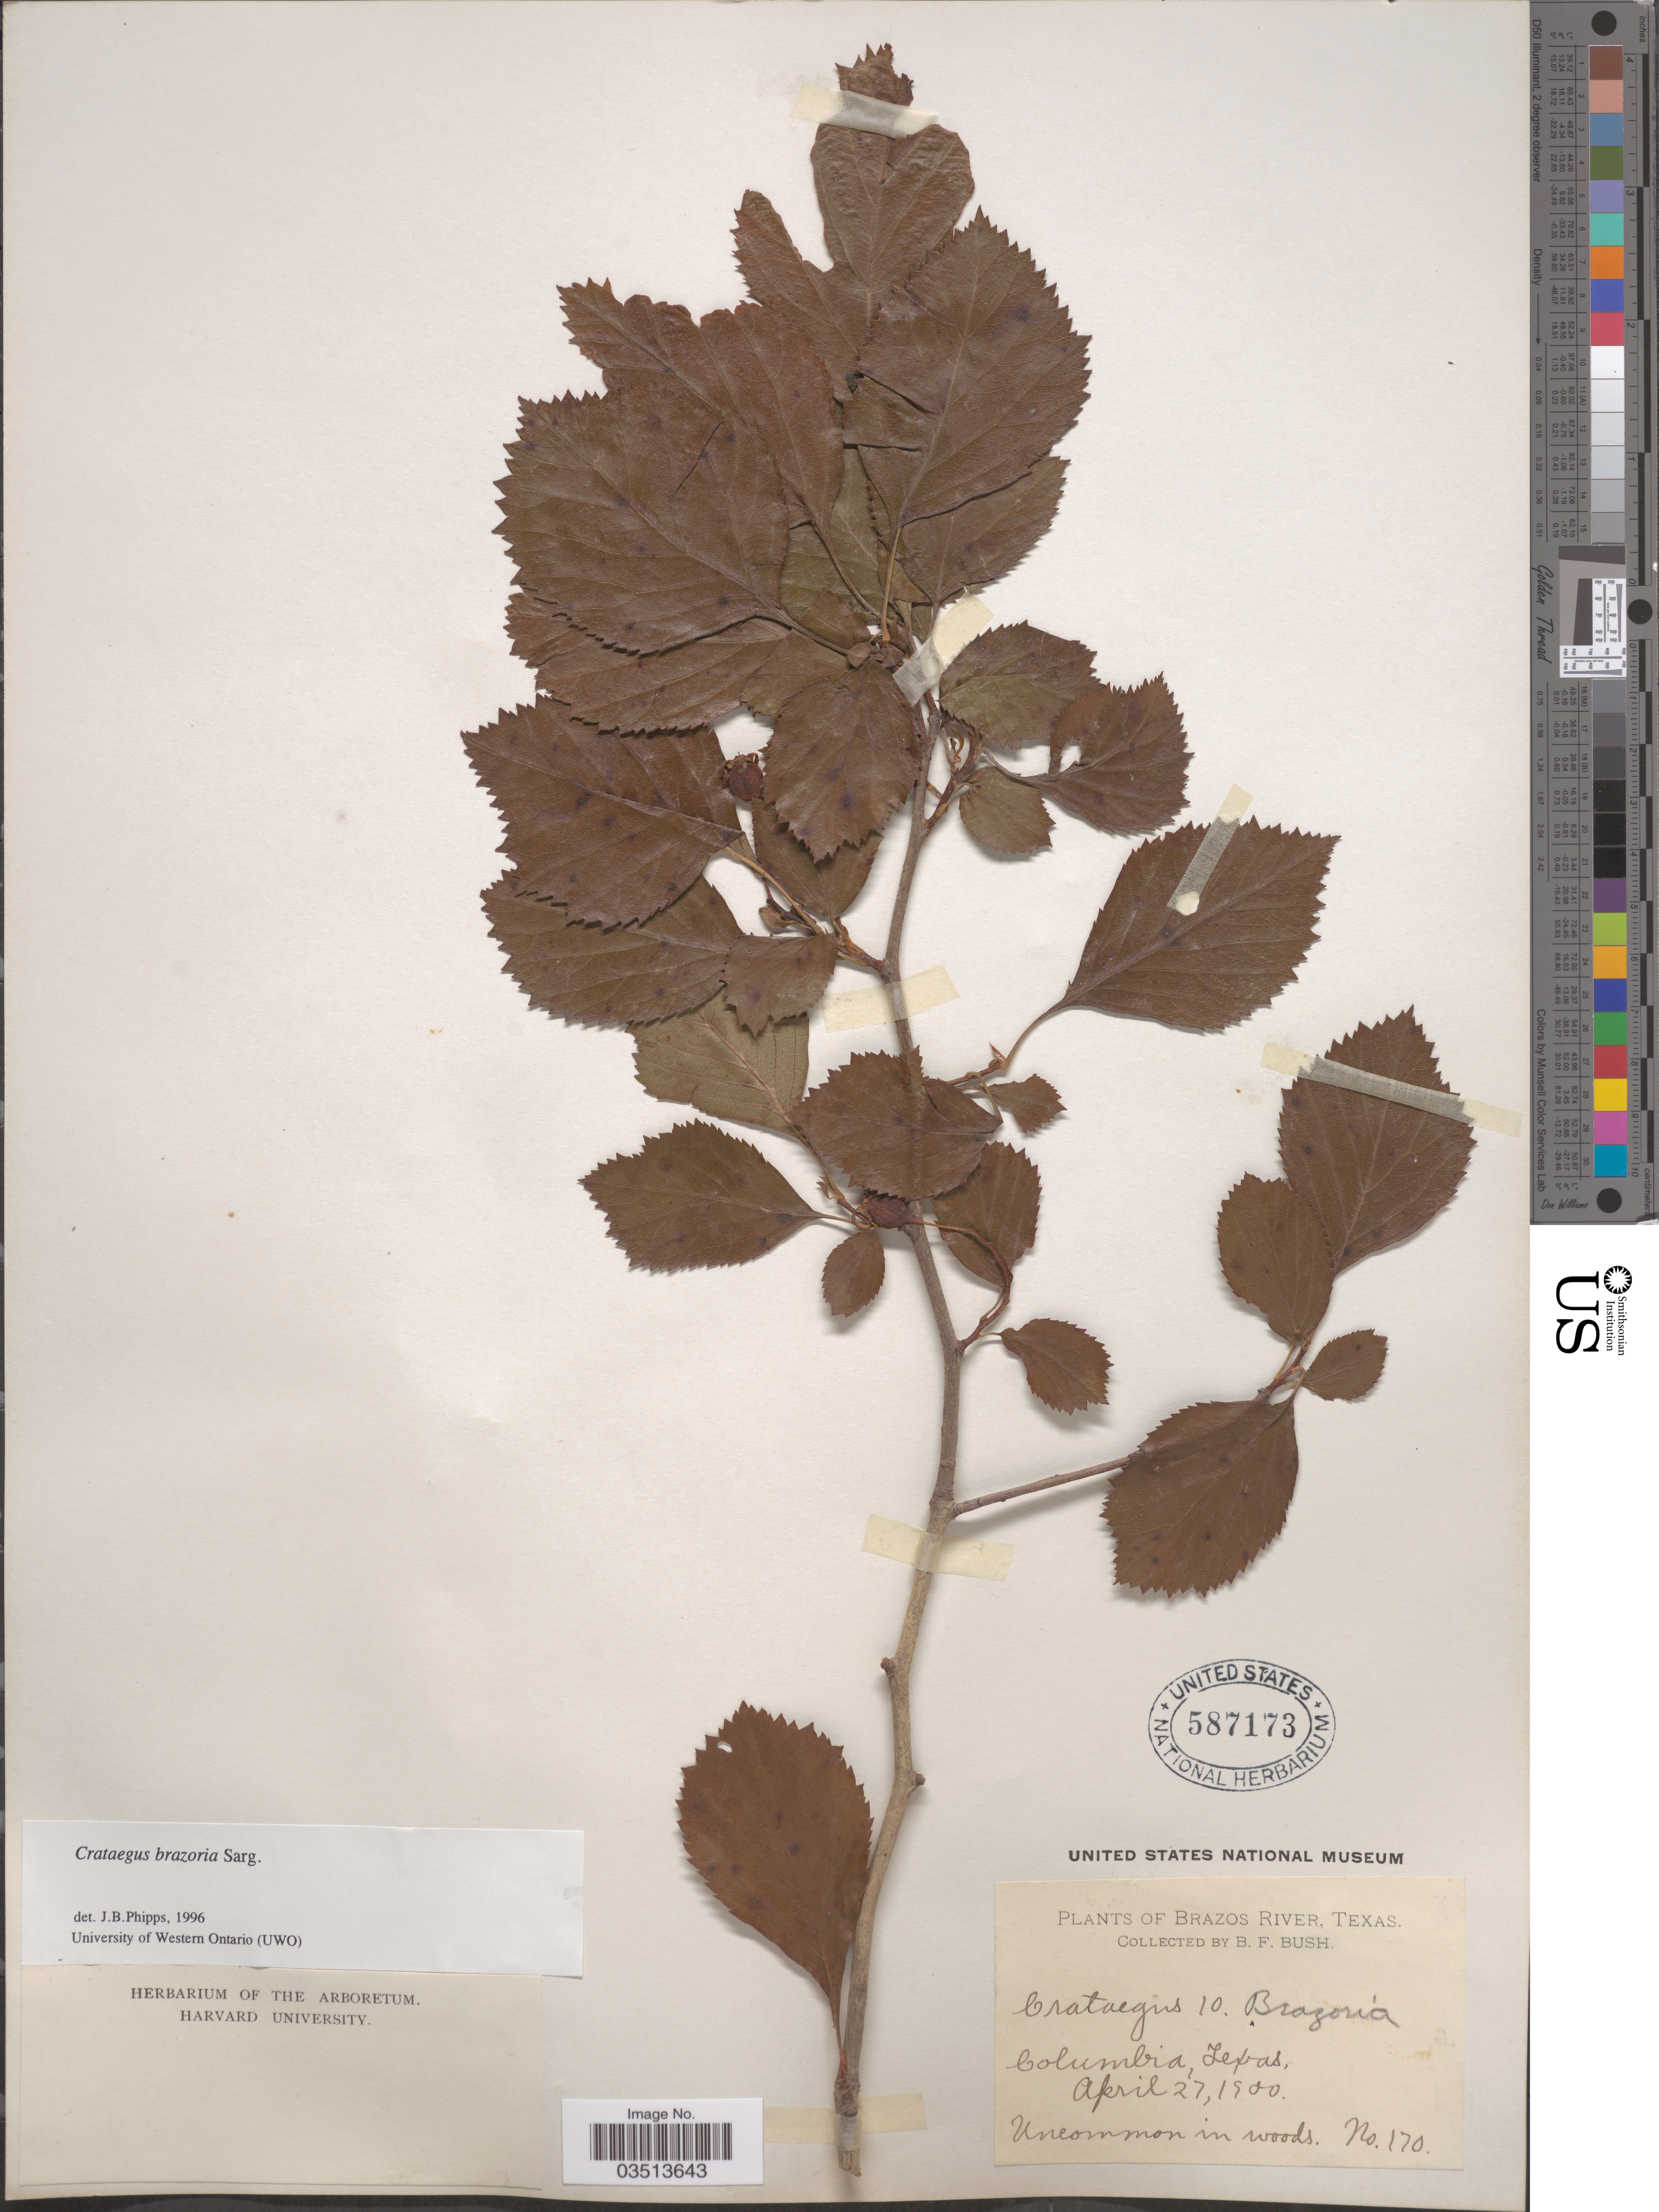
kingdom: Plantae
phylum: Tracheophyta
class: Magnoliopsida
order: Rosales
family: Rosaceae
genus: Crataegus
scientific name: Crataegus brazoria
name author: Sarg.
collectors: B. F. Bush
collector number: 170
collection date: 1900-04-27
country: United States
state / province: Texas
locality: Brazos River. Columbia.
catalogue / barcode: US 587173